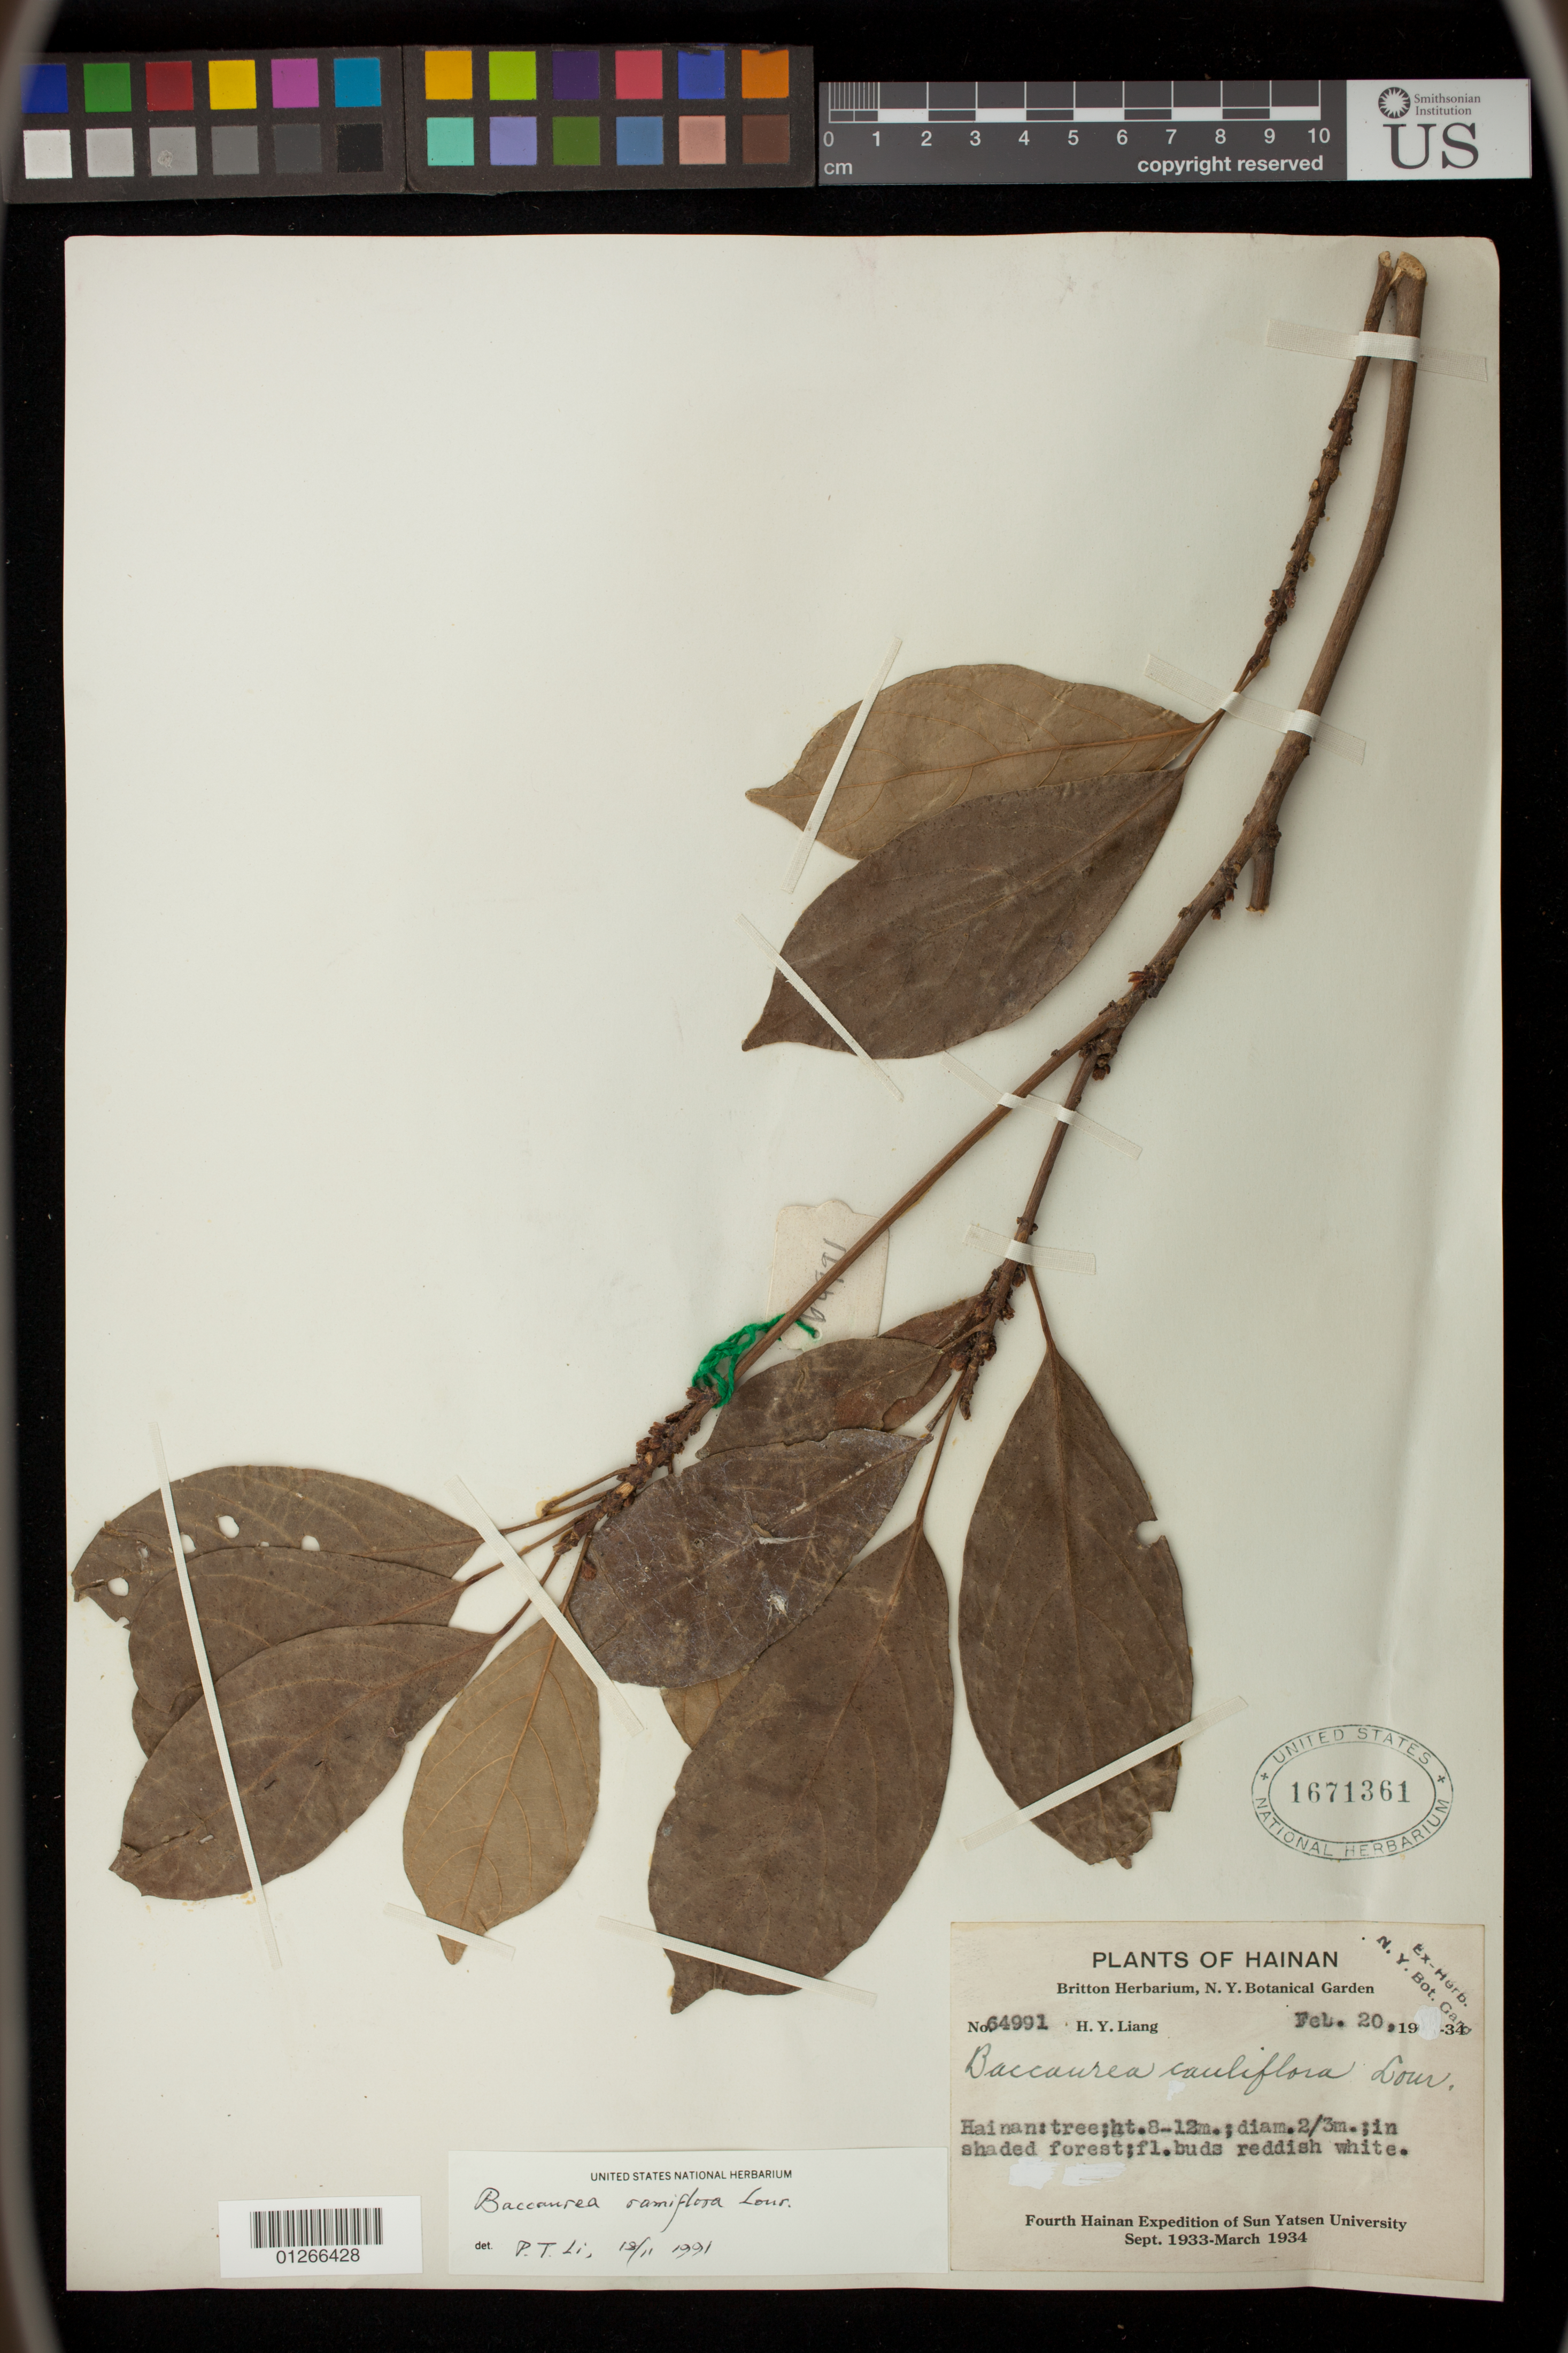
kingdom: Plantae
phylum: Tracheophyta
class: Magnoliopsida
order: Malpighiales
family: Phyllanthaceae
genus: Baccaurea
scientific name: Baccaurea ramiflora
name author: Lour.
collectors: H. Y. Liang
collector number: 64991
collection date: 1934-02-20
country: China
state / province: Hainan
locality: Hainan